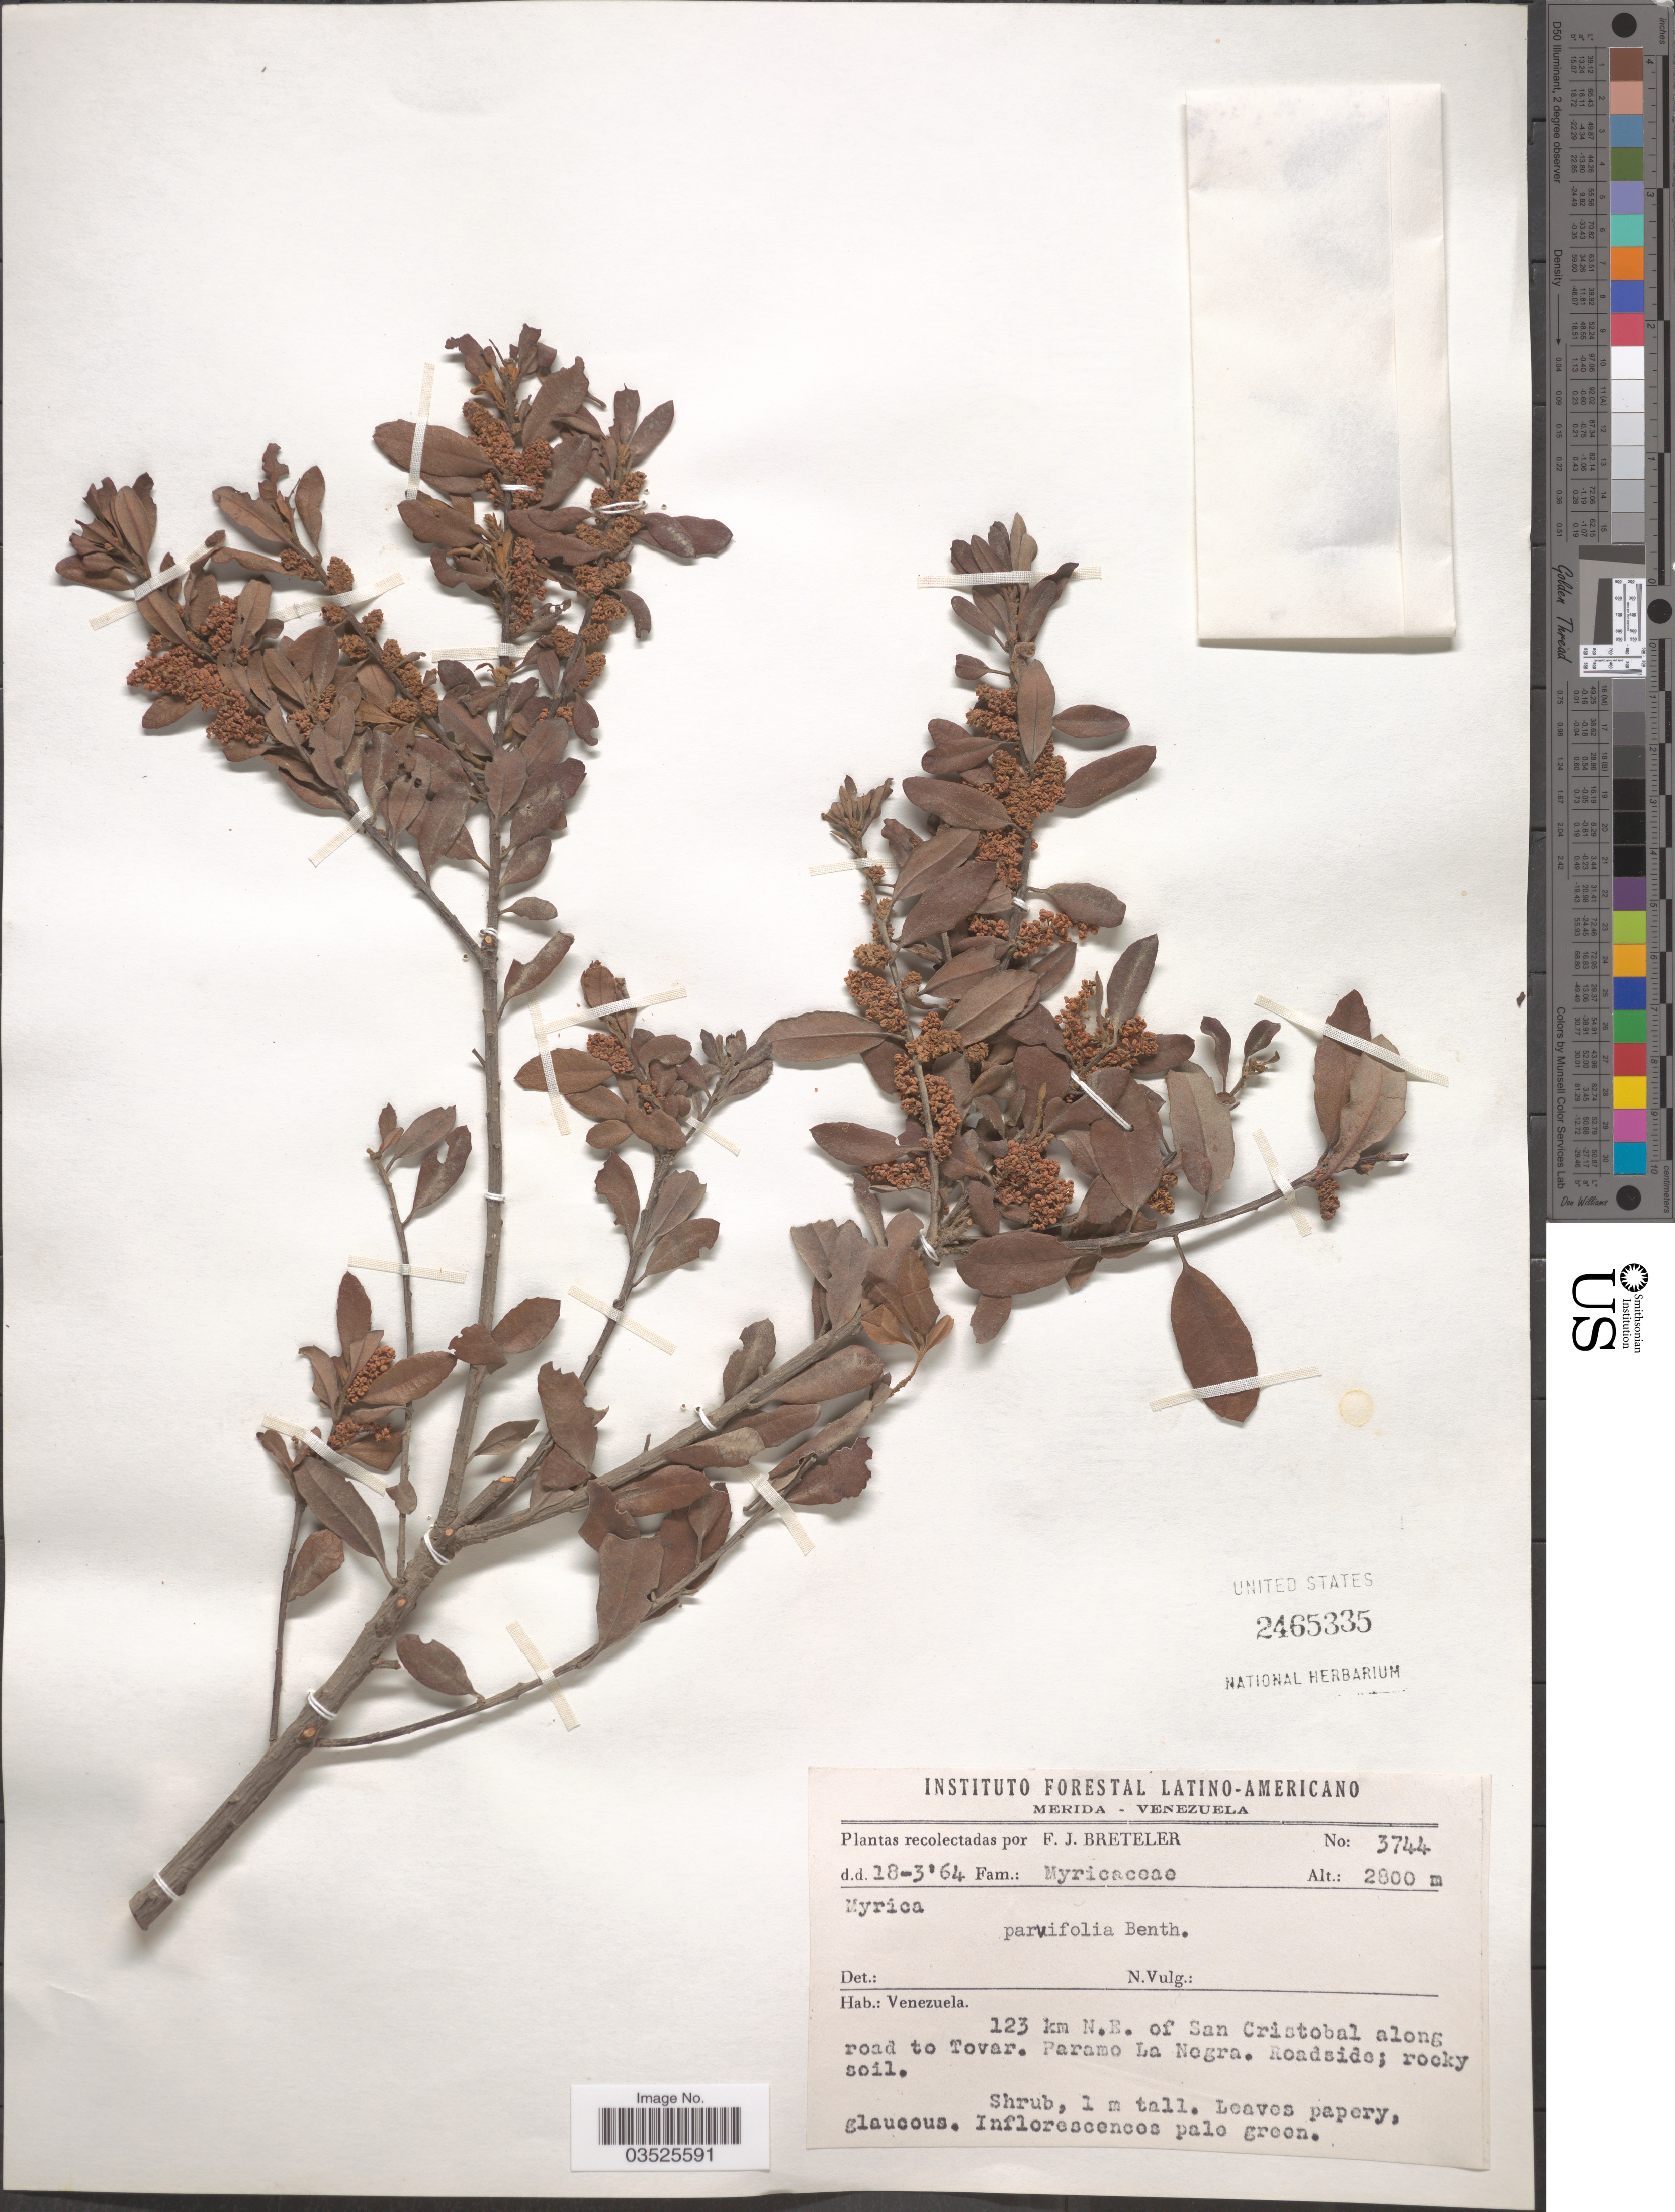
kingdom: Plantae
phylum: Tracheophyta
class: Magnoliopsida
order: Fagales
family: Myricaceae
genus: Morella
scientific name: Morella parvifolia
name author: (Benth.) Parra-Os.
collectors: F. J. Breteler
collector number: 3744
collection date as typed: Transcribed d/m/y: 18/3/64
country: Venezuela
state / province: Mérida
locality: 123 km N.E. of San Cristobal along road to Tovar. Paramo La Negra.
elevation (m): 2800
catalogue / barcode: US 2465335